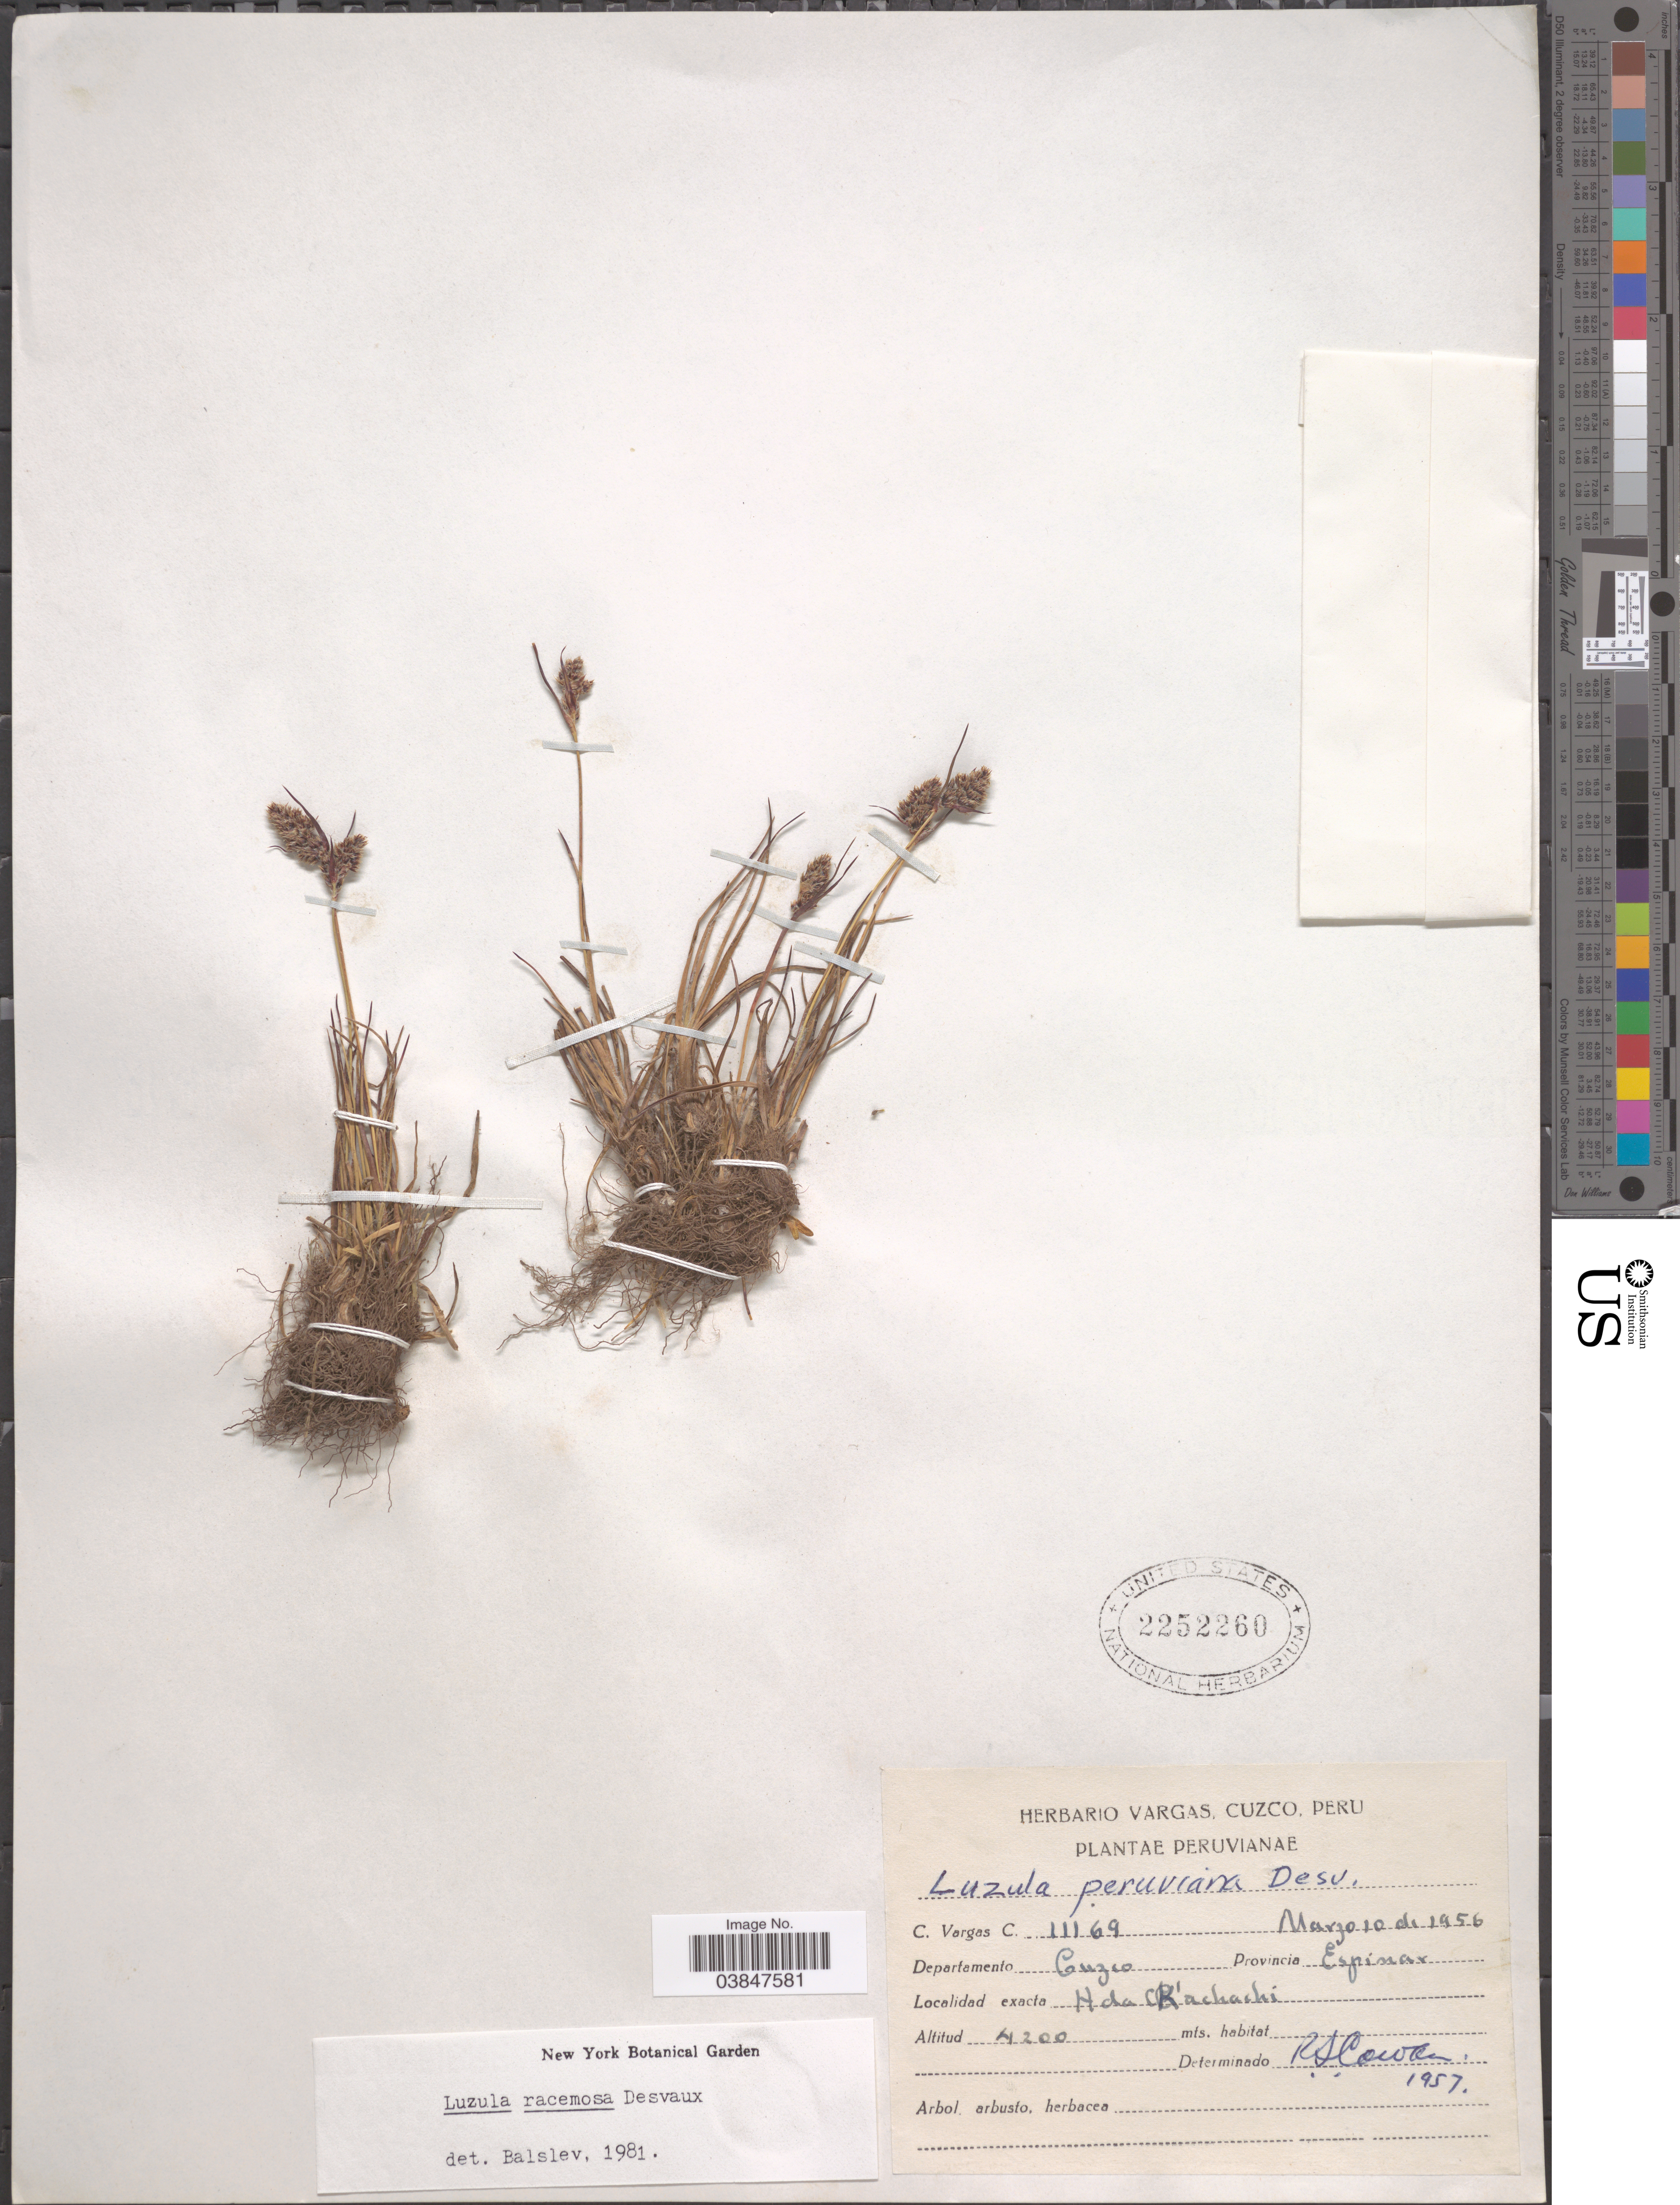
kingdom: Plantae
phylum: Tracheophyta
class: Liliopsida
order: Poales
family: Juncaceae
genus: Luzula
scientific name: Luzula racemosa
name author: Desv.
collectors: C. Vargas Calderón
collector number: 11169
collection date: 1956-03-10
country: Peru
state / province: Cusco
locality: Hda. Ck'achachi, Provincia Espinar, Departamento Cuzco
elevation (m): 4200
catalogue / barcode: US 2252260